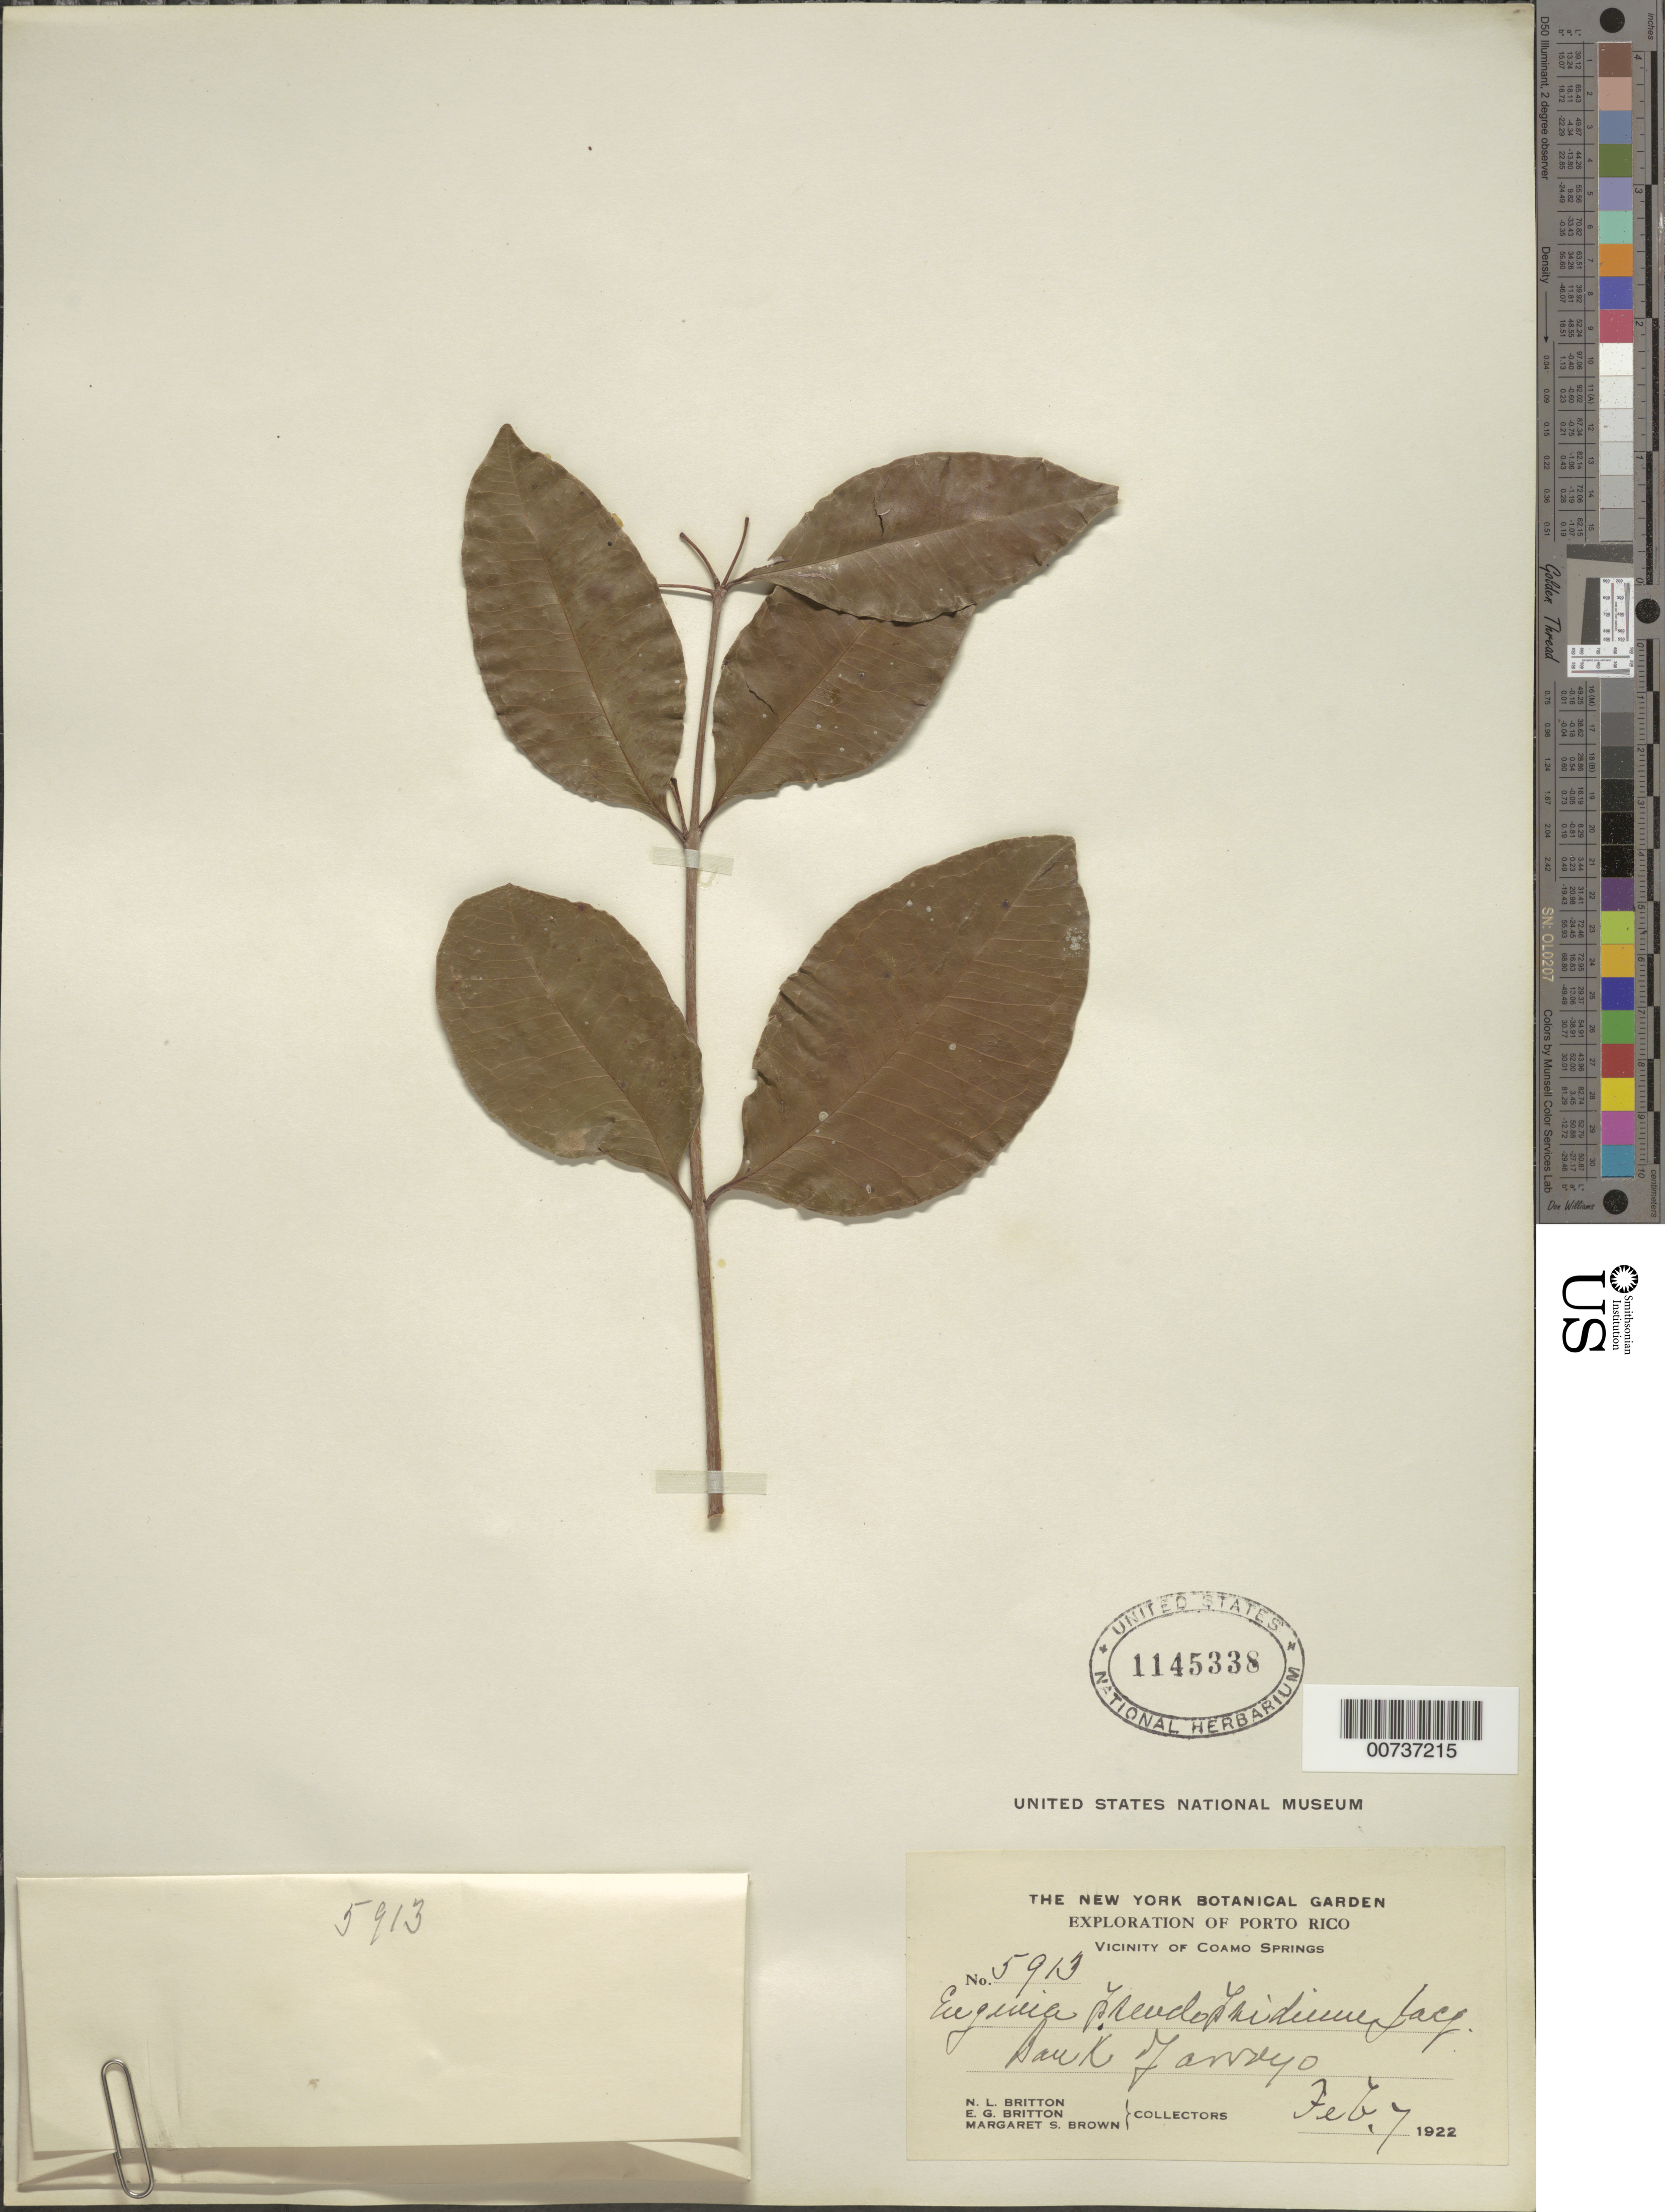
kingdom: Plantae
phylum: Tracheophyta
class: Magnoliopsida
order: Myrtales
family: Myrtaceae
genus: Eugenia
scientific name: Eugenia pseudopsidium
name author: Jacq.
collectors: N. Britton, E. G. Britton & M. S. Brown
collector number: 5913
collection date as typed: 07 Feb 1922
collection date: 1922-02-07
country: Puerto Rico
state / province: Coamo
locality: Coamo springs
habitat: Bank of Arroyo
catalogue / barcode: US 1145338